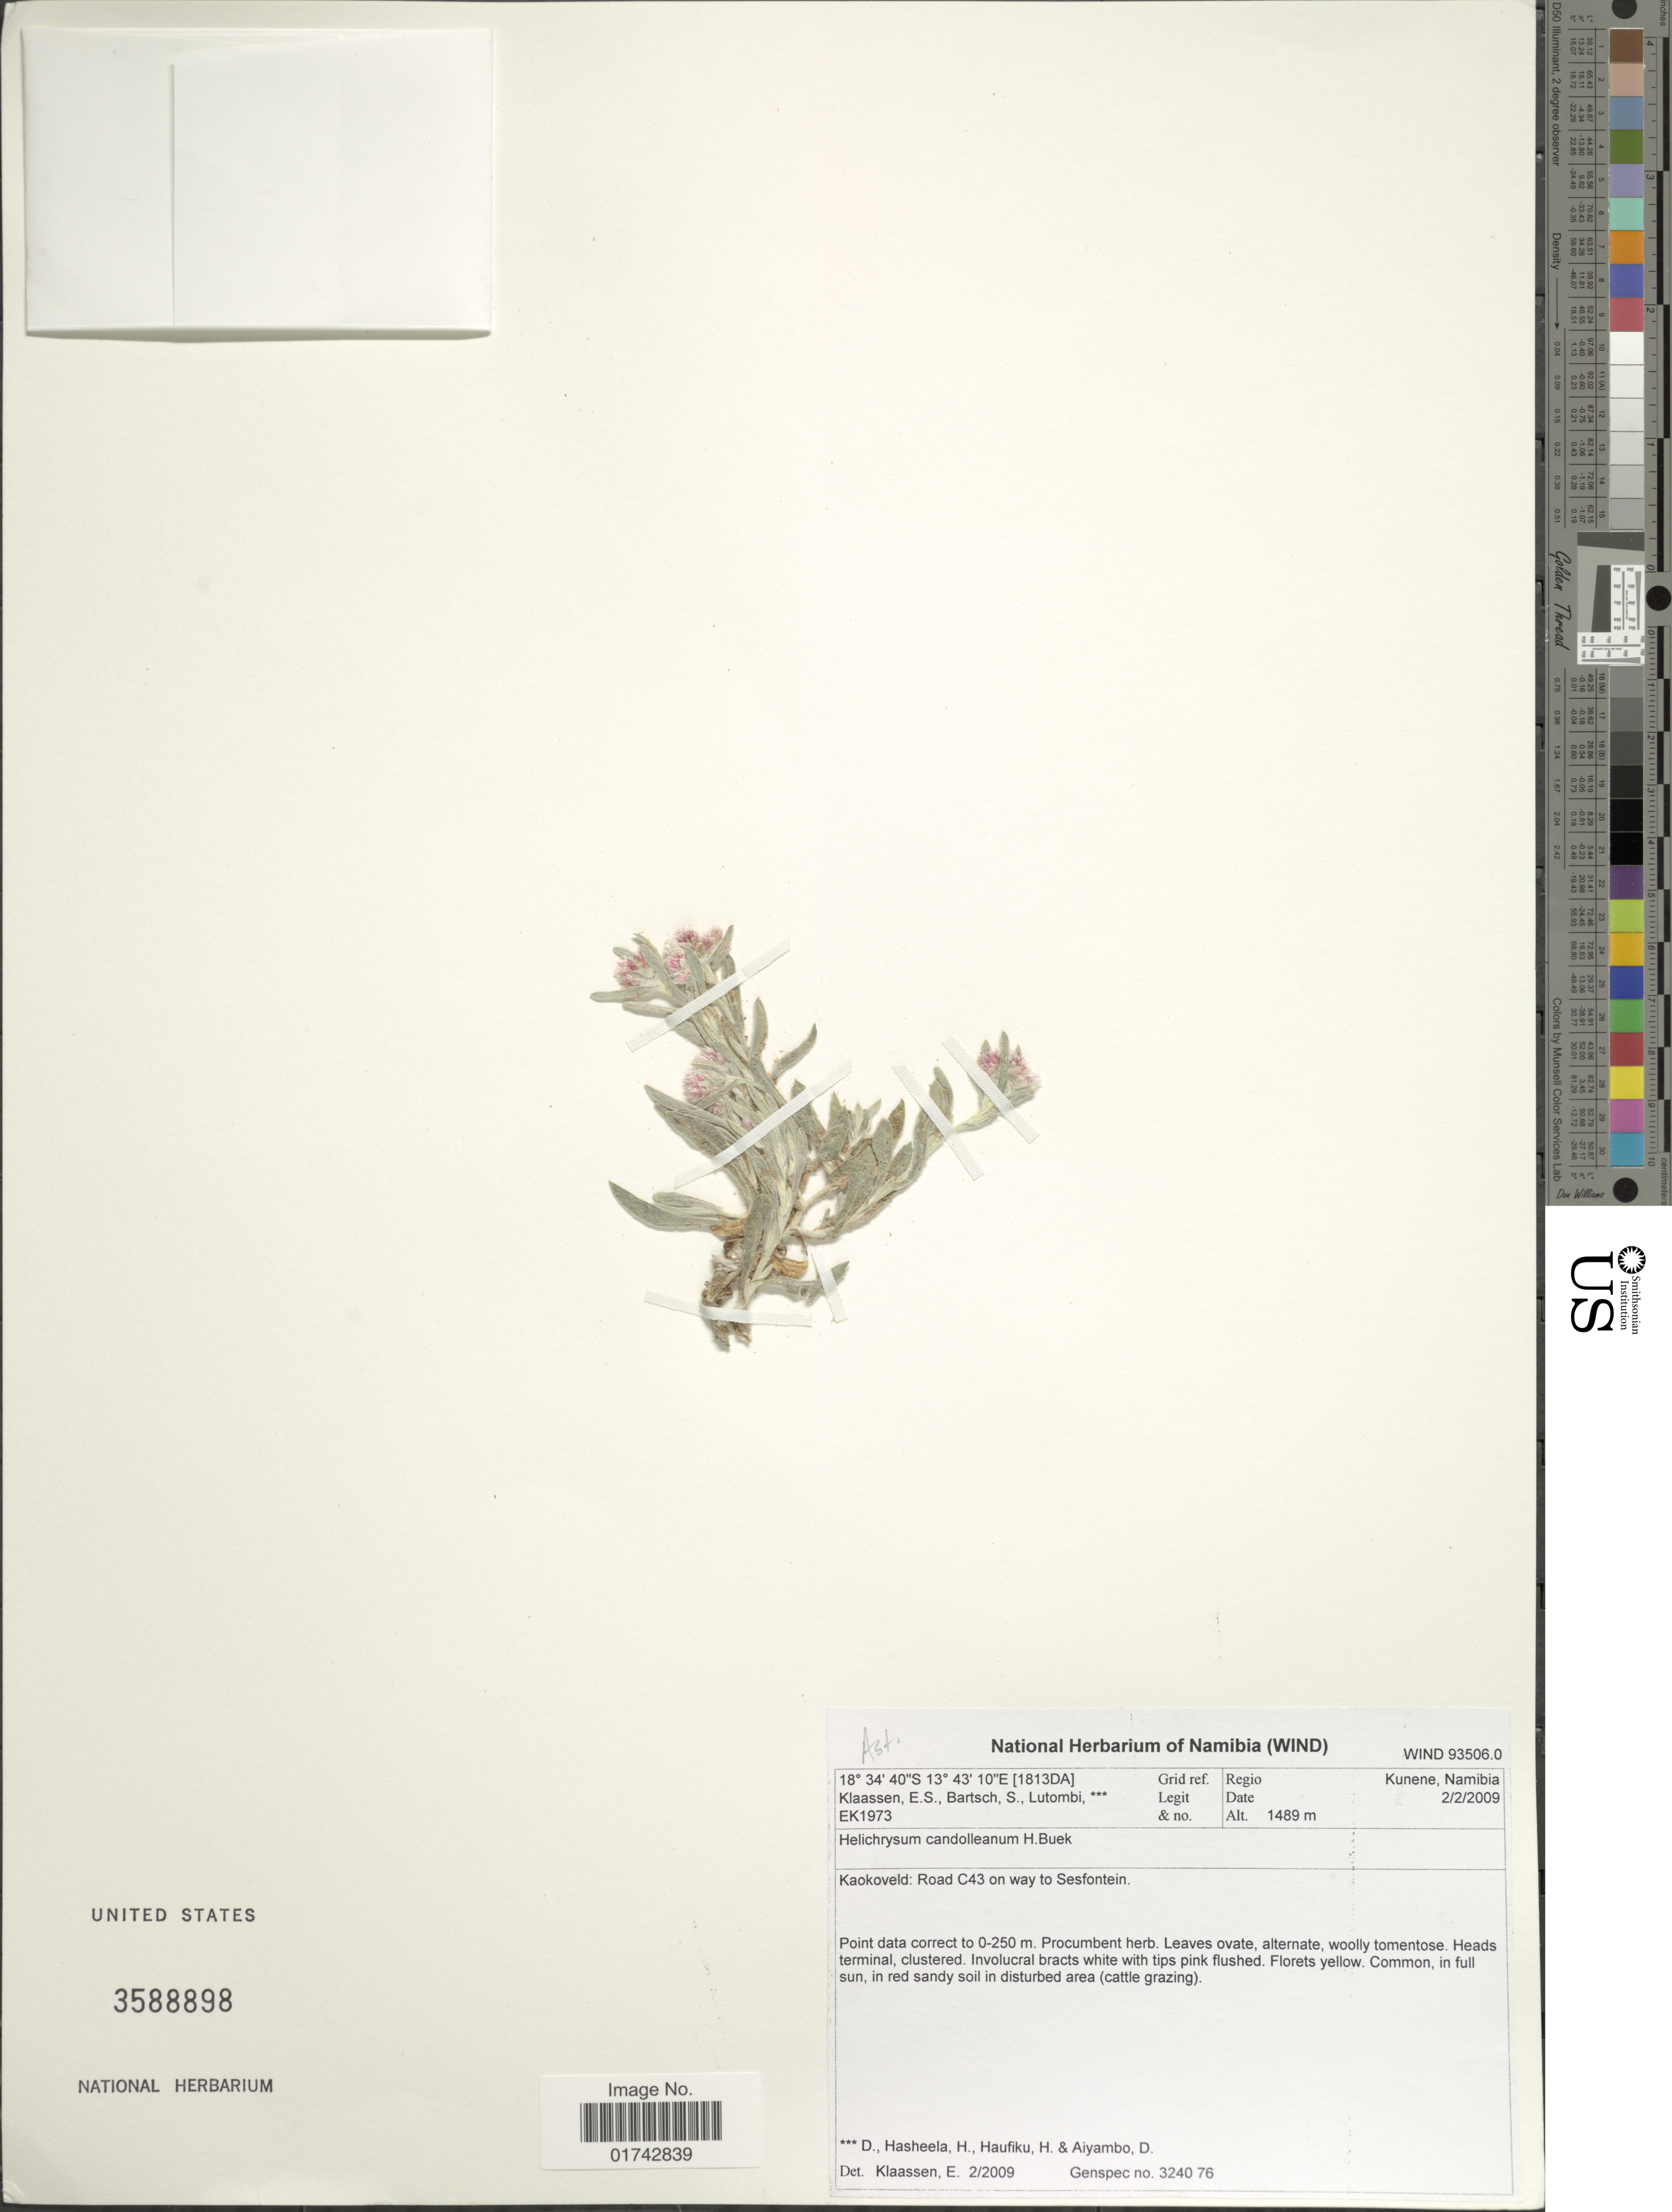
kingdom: Plantae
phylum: Tracheophyta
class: Magnoliopsida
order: Asterales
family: Asteraceae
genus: Helichrysum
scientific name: Helichrysum candolleanum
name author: H. Buek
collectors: E. S. Klaassen, S. Bartsch & Lutombi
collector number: EK1973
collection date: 2009-02-02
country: Namibia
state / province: Kunene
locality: Kaokoveld: Road C43 on way to Sesfontein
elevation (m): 1489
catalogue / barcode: US 3588898